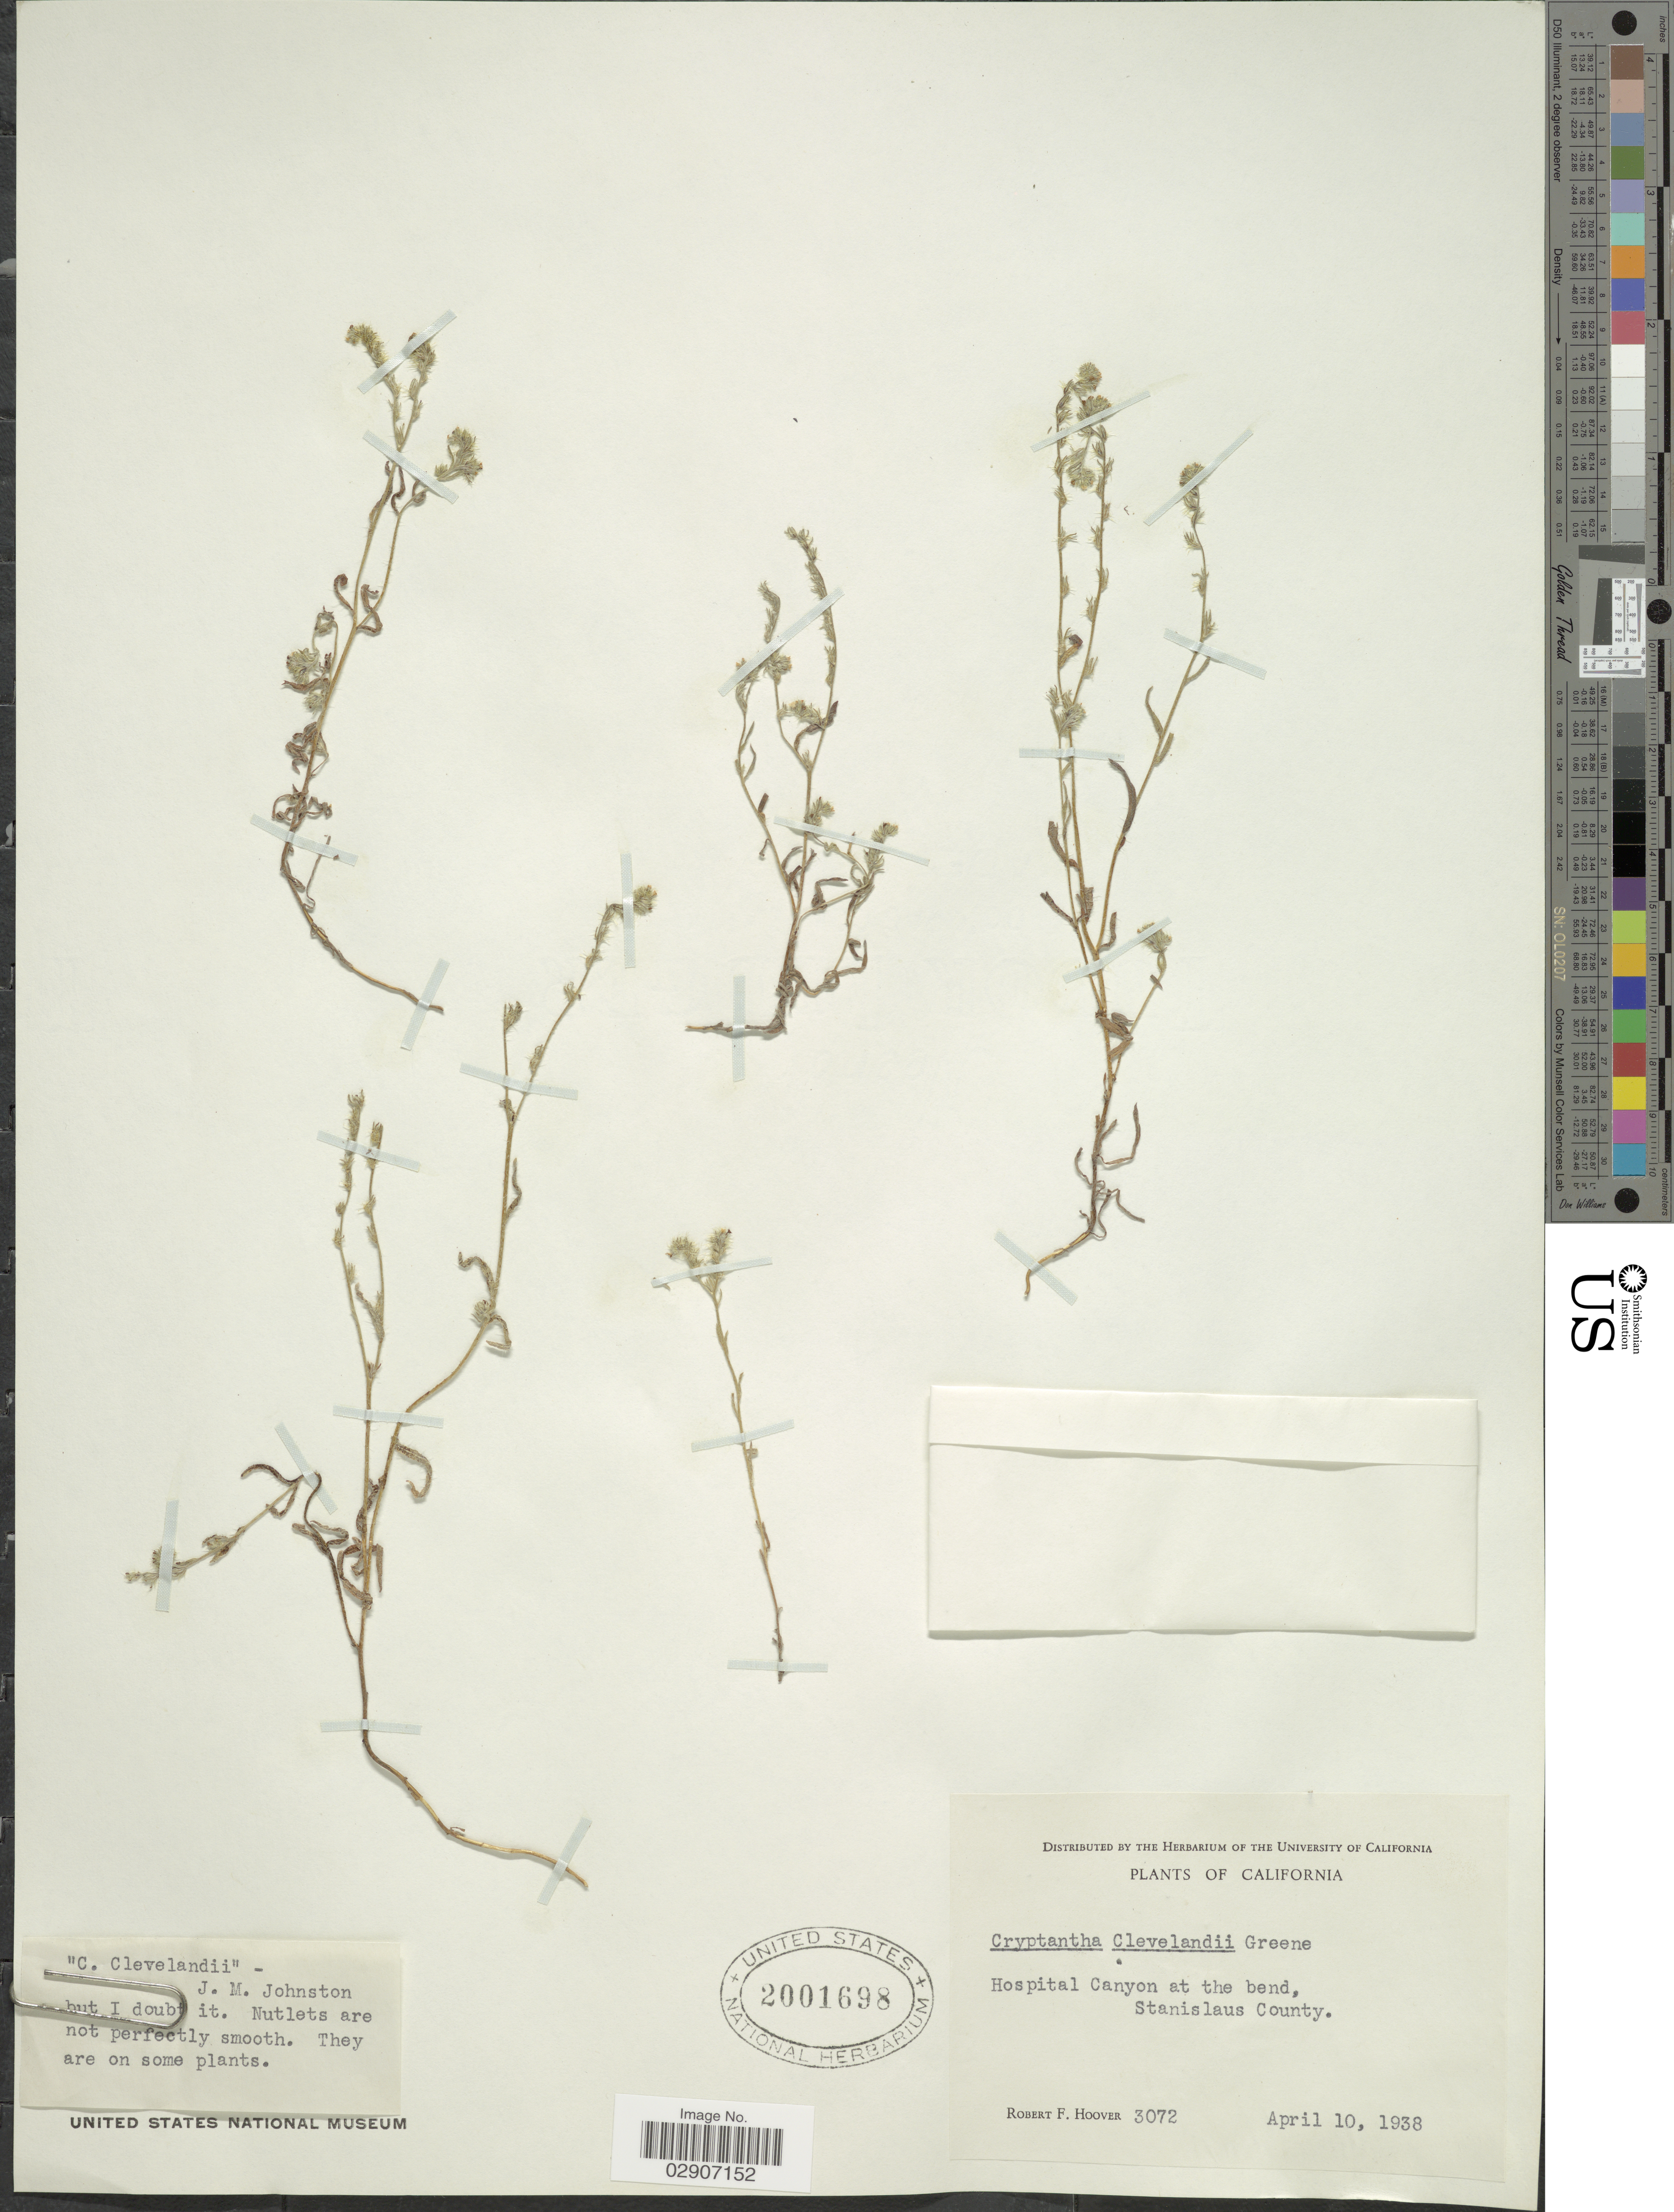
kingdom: Plantae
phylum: Tracheophyta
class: Magnoliopsida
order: Boraginales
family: Boraginaceae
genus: Cryptantha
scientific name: Cryptantha clevelandii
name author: Greene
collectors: R. F. Hoover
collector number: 3072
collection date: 1938-04-10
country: United States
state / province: California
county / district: Stanislaus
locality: Hospital Canyon at the bend, Stanislaus County.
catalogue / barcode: US 2001698